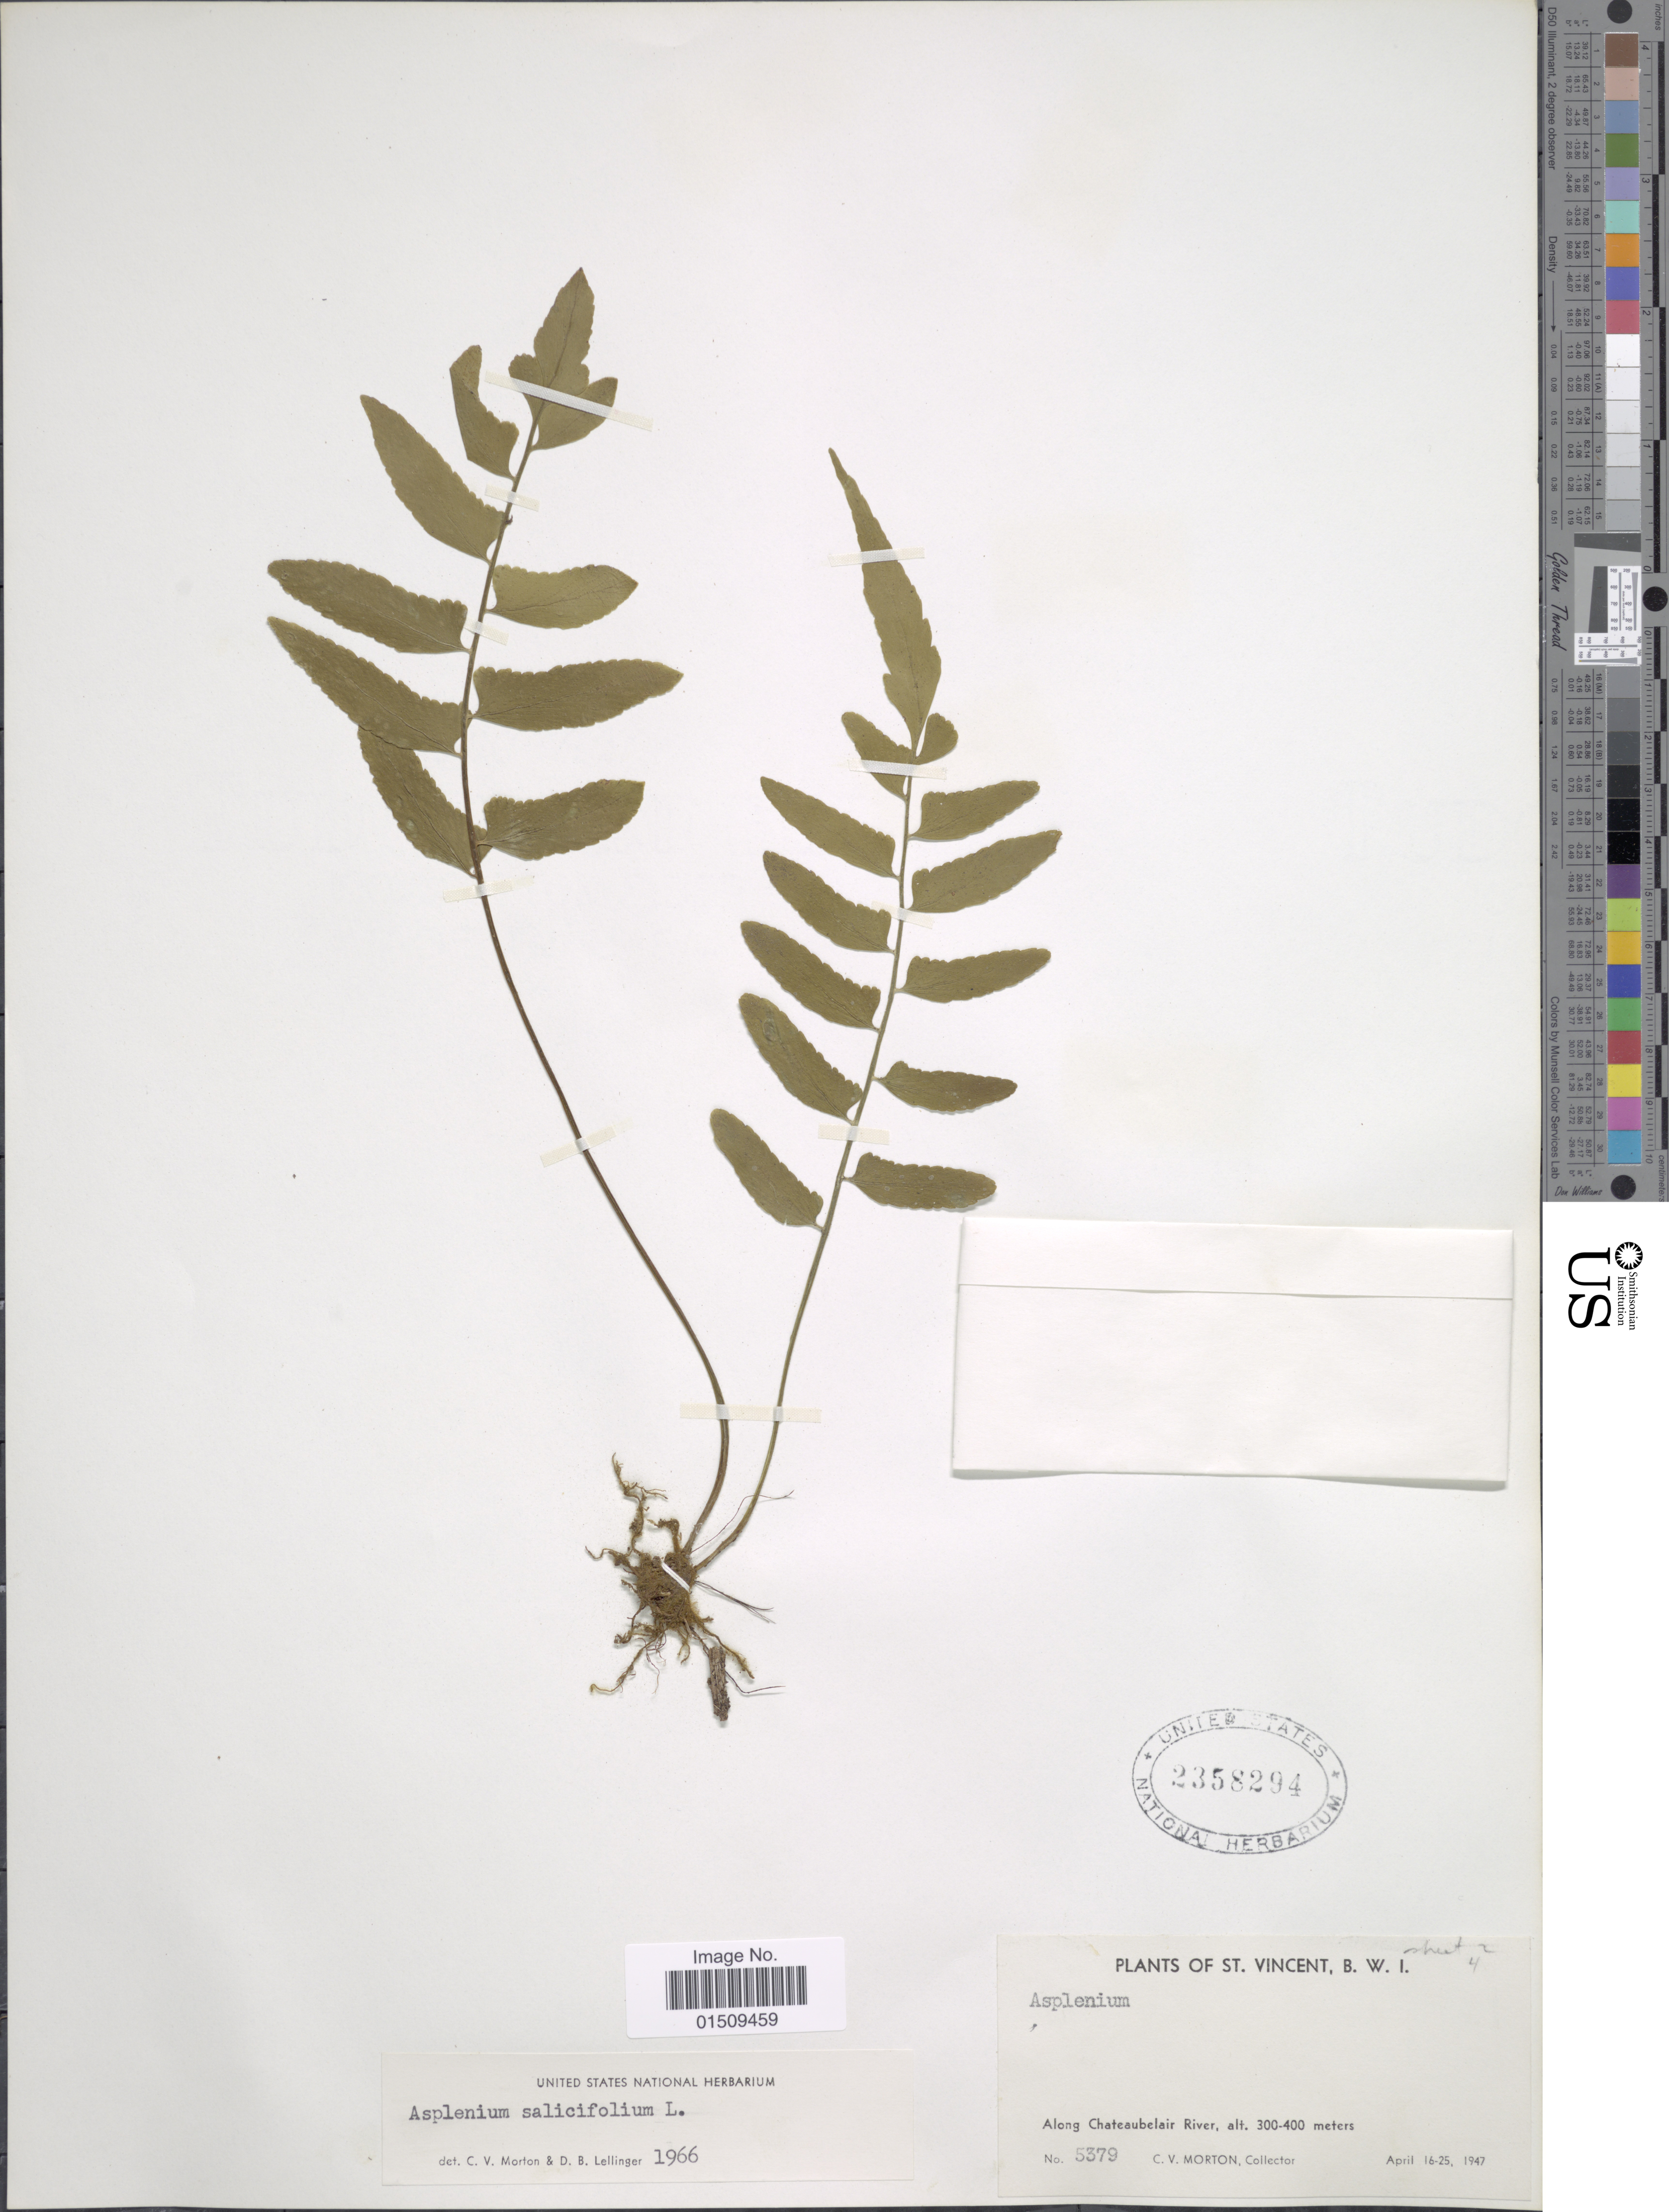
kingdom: Plantae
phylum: Tracheophyta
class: Polypodiopsida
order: Polypodiales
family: Aspleniaceae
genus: Asplenium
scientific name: Asplenium salicifolium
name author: L.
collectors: C. V. Morton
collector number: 5379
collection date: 1947-04-16/1947-04-25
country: St. Vincent - Grenadines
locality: St. Vincent, B.W.I. Along Chateaubelair River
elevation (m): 300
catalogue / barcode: US 2358294